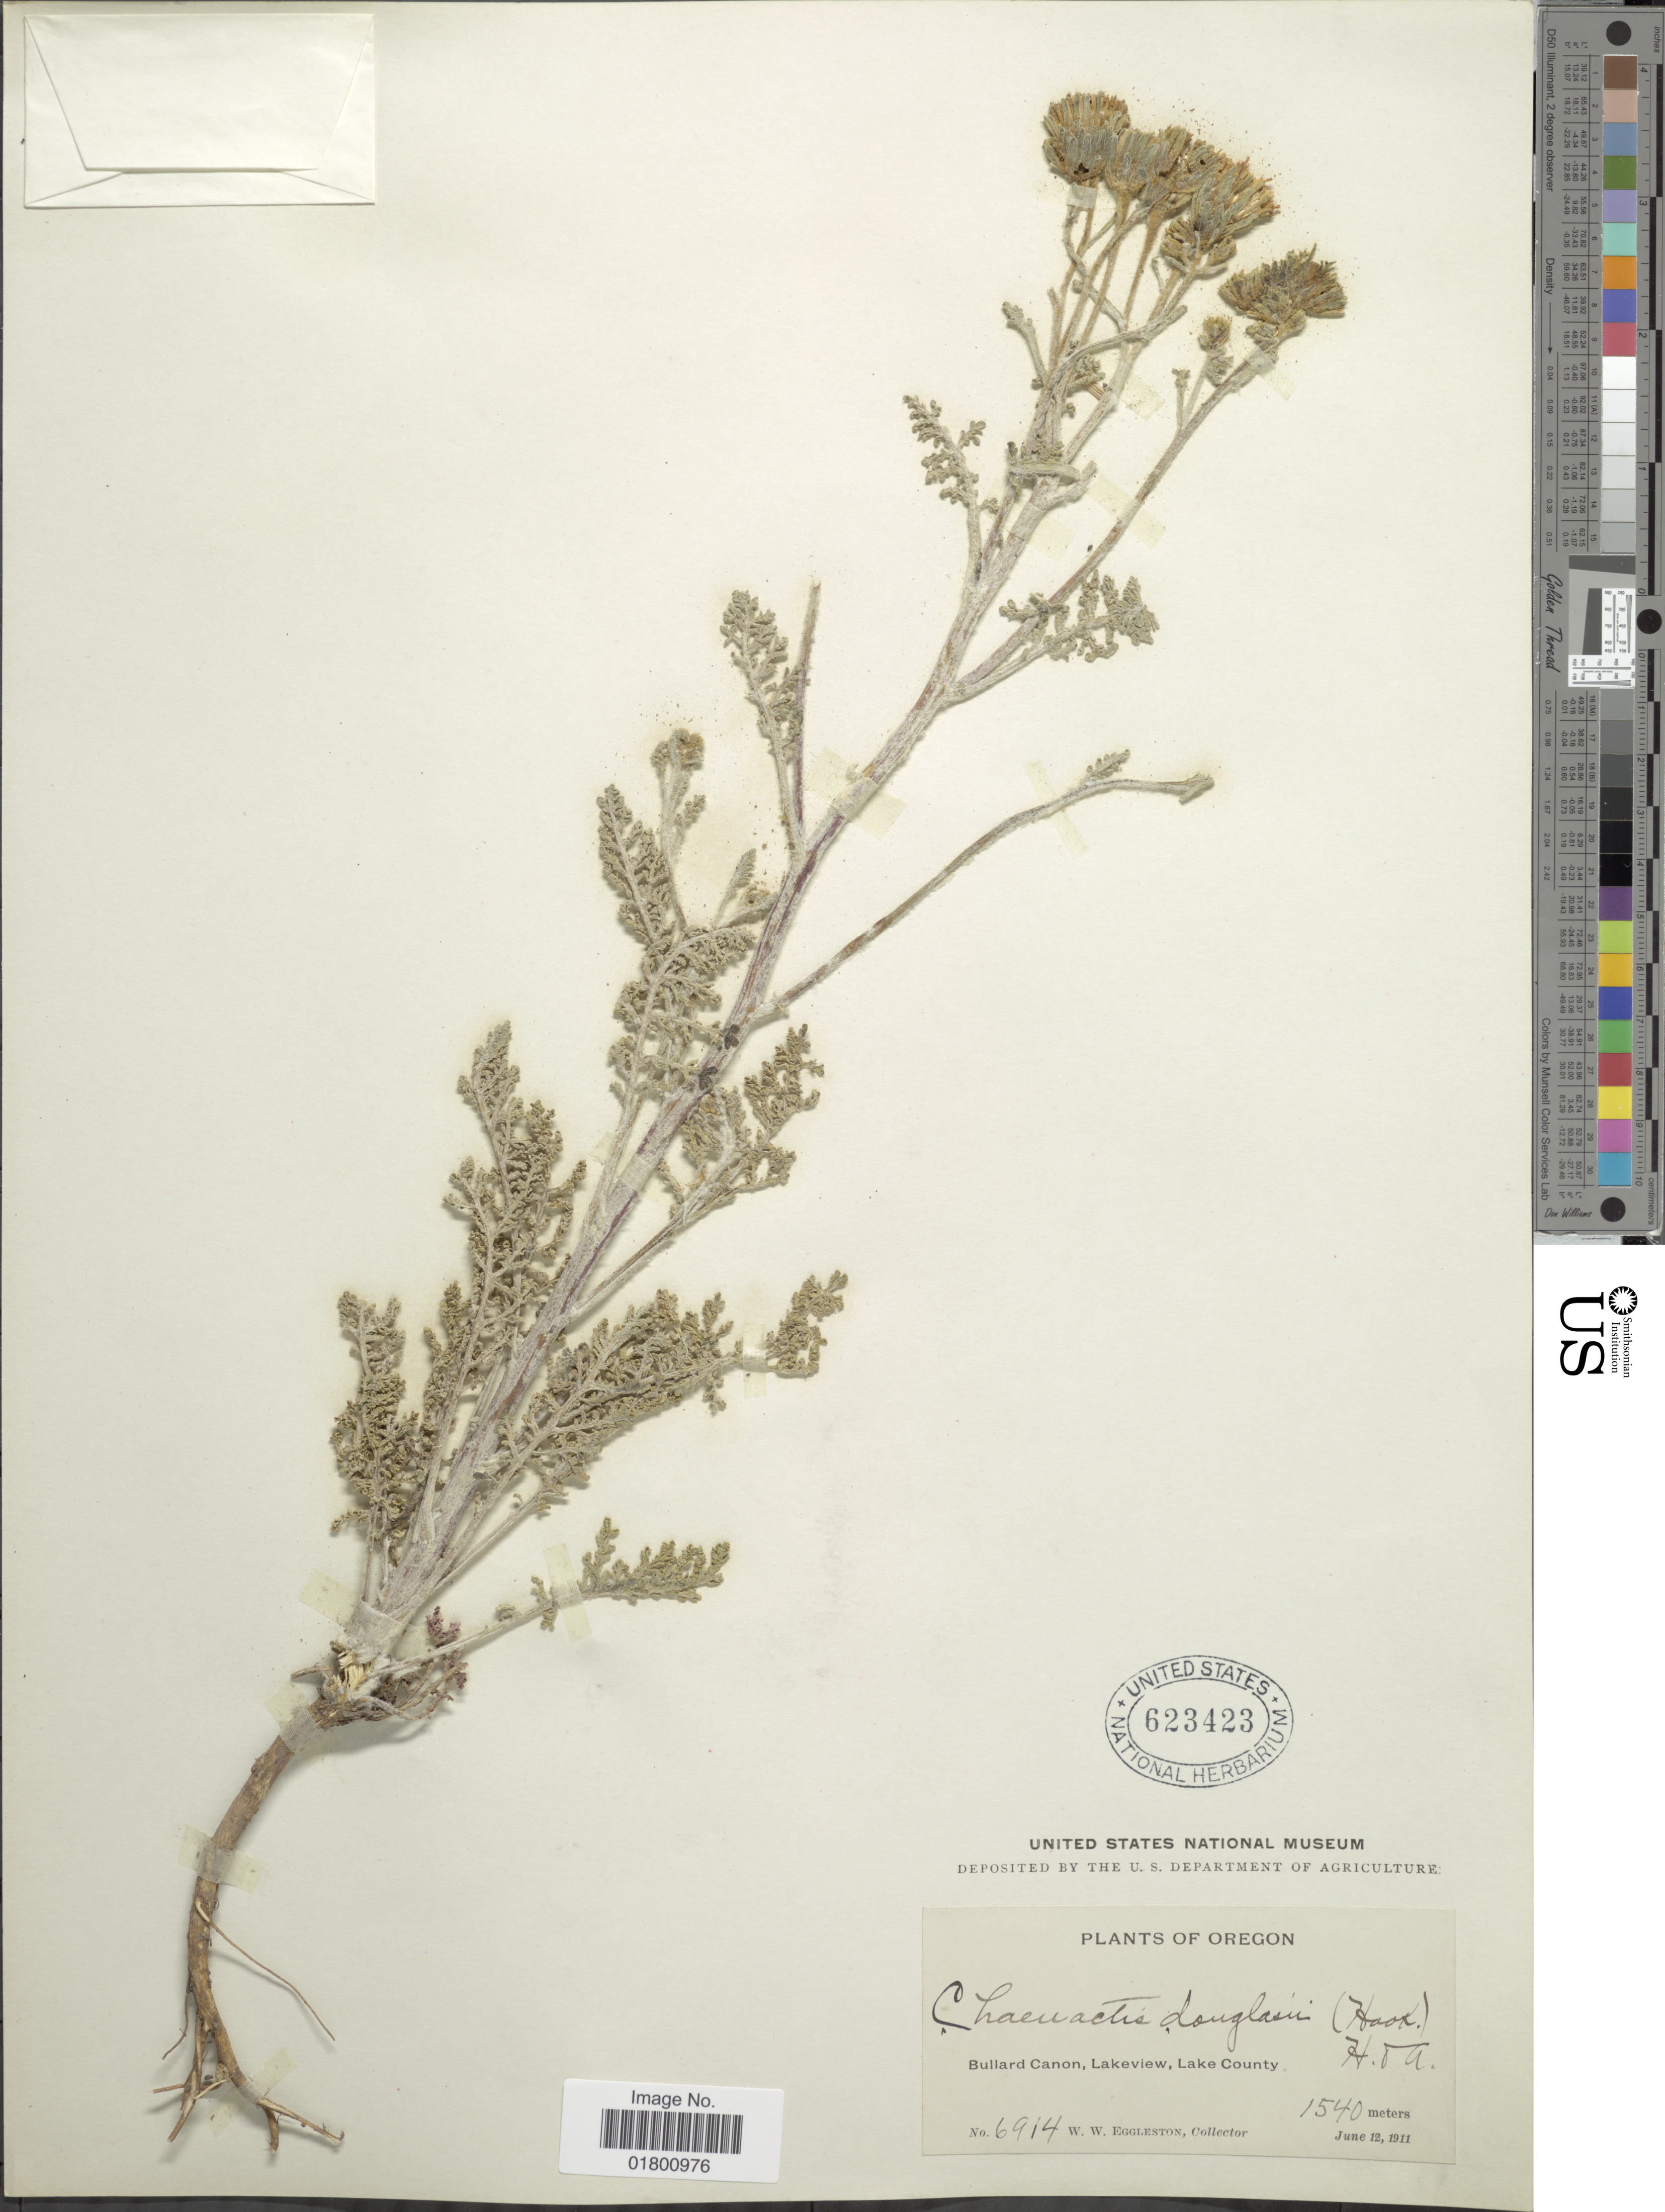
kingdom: Plantae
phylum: Tracheophyta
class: Magnoliopsida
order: Asterales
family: Asteraceae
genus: Chaenactis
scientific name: Chaenactis douglasii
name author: Hook. & Arn.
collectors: W. W. Eggleston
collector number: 6914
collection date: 1911-06-12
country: United States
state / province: Oregon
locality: Bullard Canon, Lakeview, Lake County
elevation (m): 1540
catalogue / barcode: US 623423